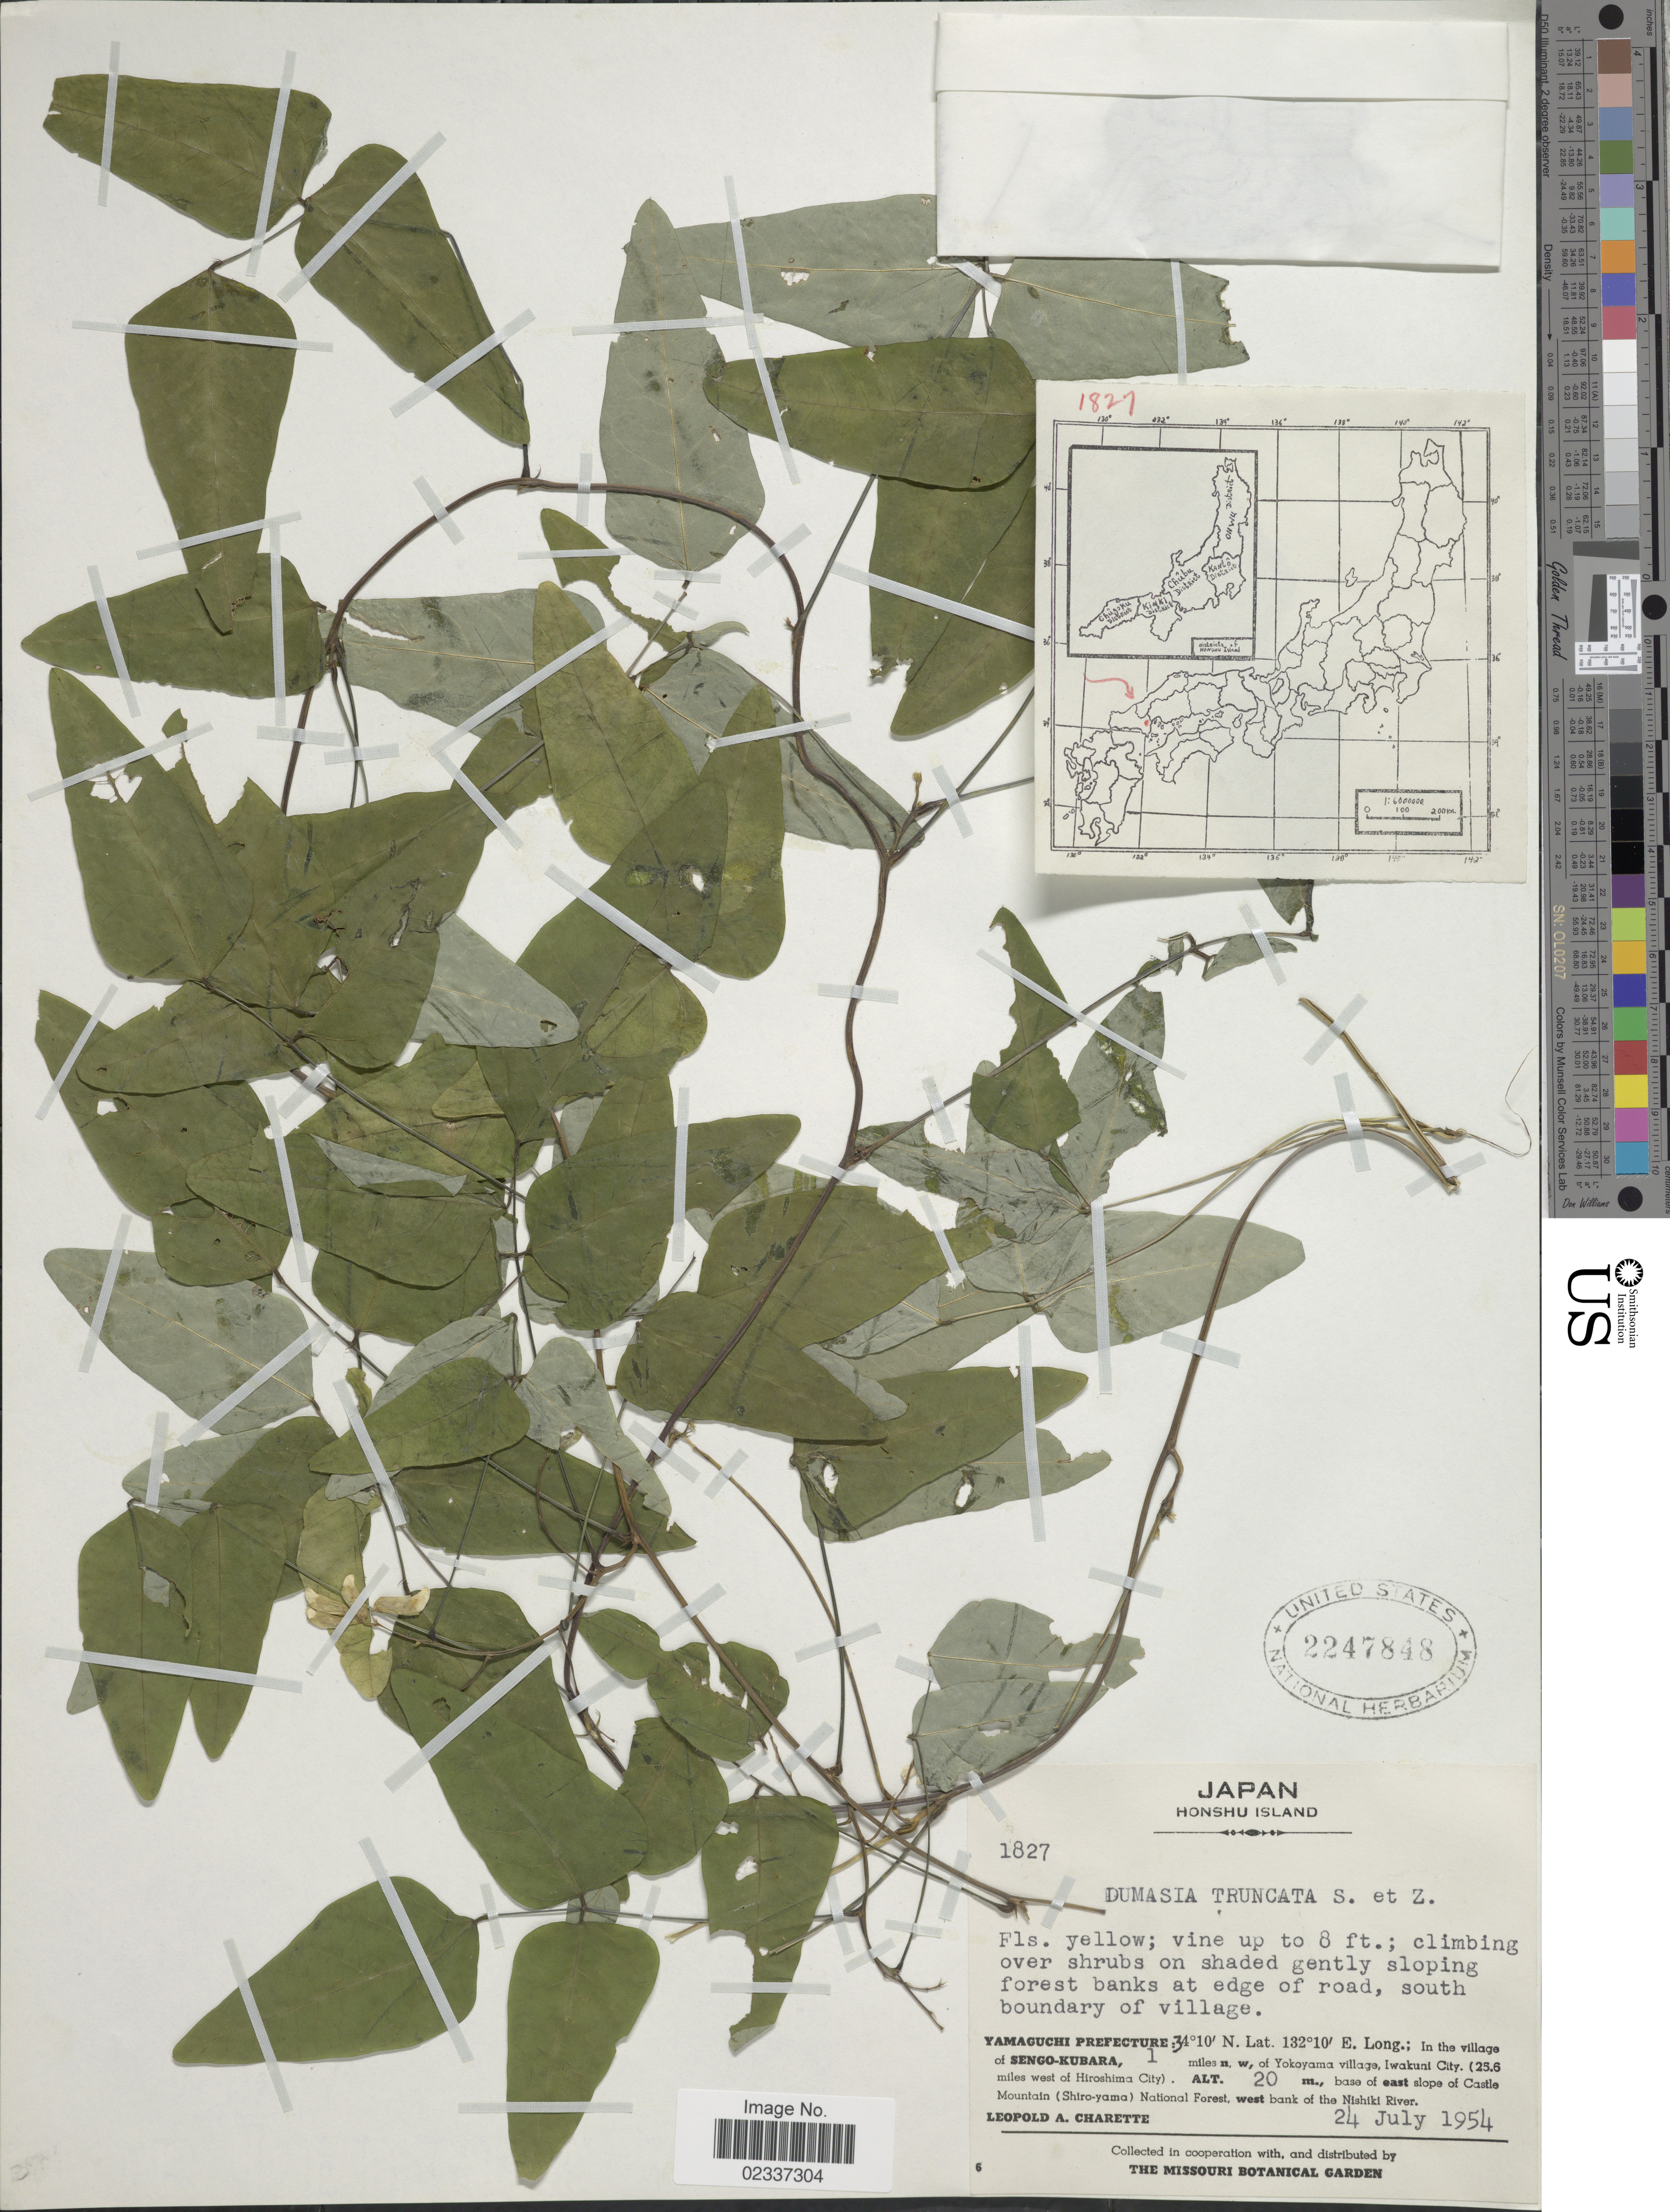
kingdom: Plantae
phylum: Tracheophyta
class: Magnoliopsida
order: Fabales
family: Fabaceae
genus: Dumasia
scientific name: Dumasia truncata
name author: Siebold & Zucc.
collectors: L. A. Charette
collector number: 1827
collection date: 1965-07-24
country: Japan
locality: Honshu Island, Yamaguchi Prefecture: In the village of Sengo-Kubara, 1 miles n.w. of Yokoyama village, Iwakuni City (25.6 miles west of Hiroshima City), base of slope of Castle Mountain (Shiro-yama) National Forest, west bank of the Nishiki River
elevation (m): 20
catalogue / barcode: US 2247848